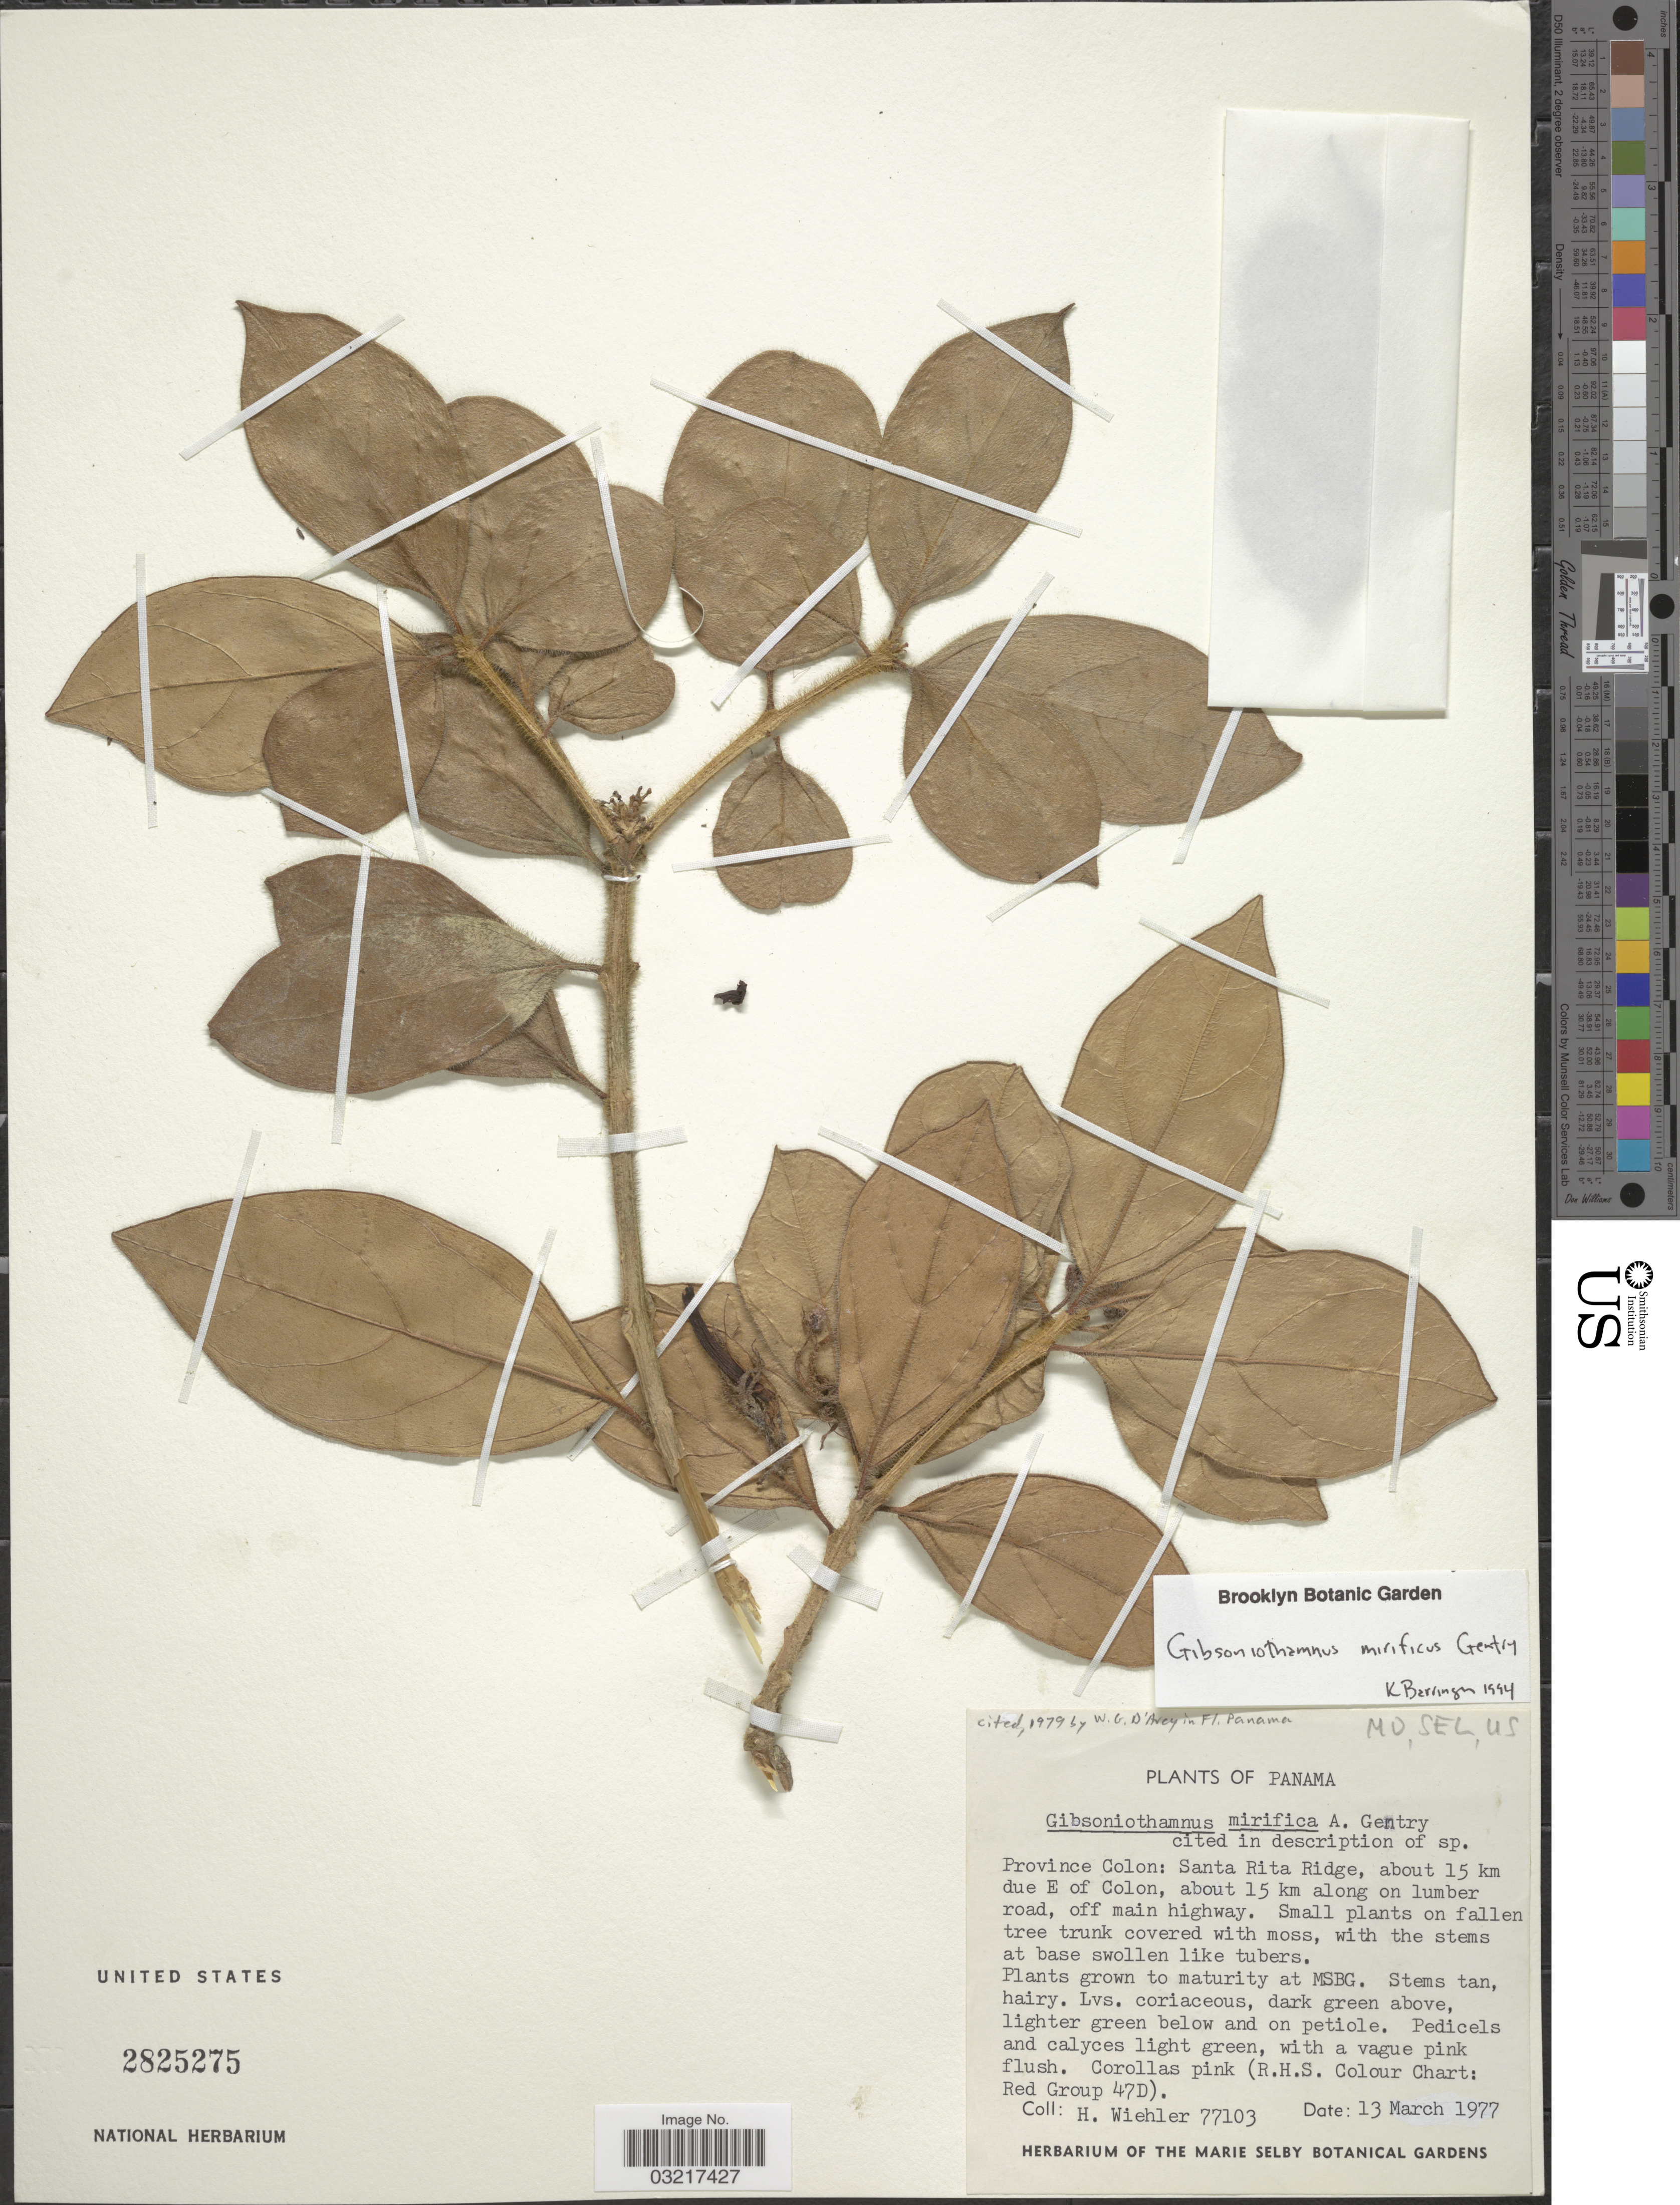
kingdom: Plantae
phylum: Tracheophyta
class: Magnoliopsida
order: Lamiales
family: Schlegeliaceae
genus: Gibsoniothamnus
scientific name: Gibsoniothamnus mirificus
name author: A.H. Gentry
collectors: H. J. Wiehler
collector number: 77103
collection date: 1977-03-13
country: Panama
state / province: Colón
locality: Santa Rita Ridge, about 15 km due E of Colon, about 15 km along on lumber road, off main highway.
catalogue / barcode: US 2825275